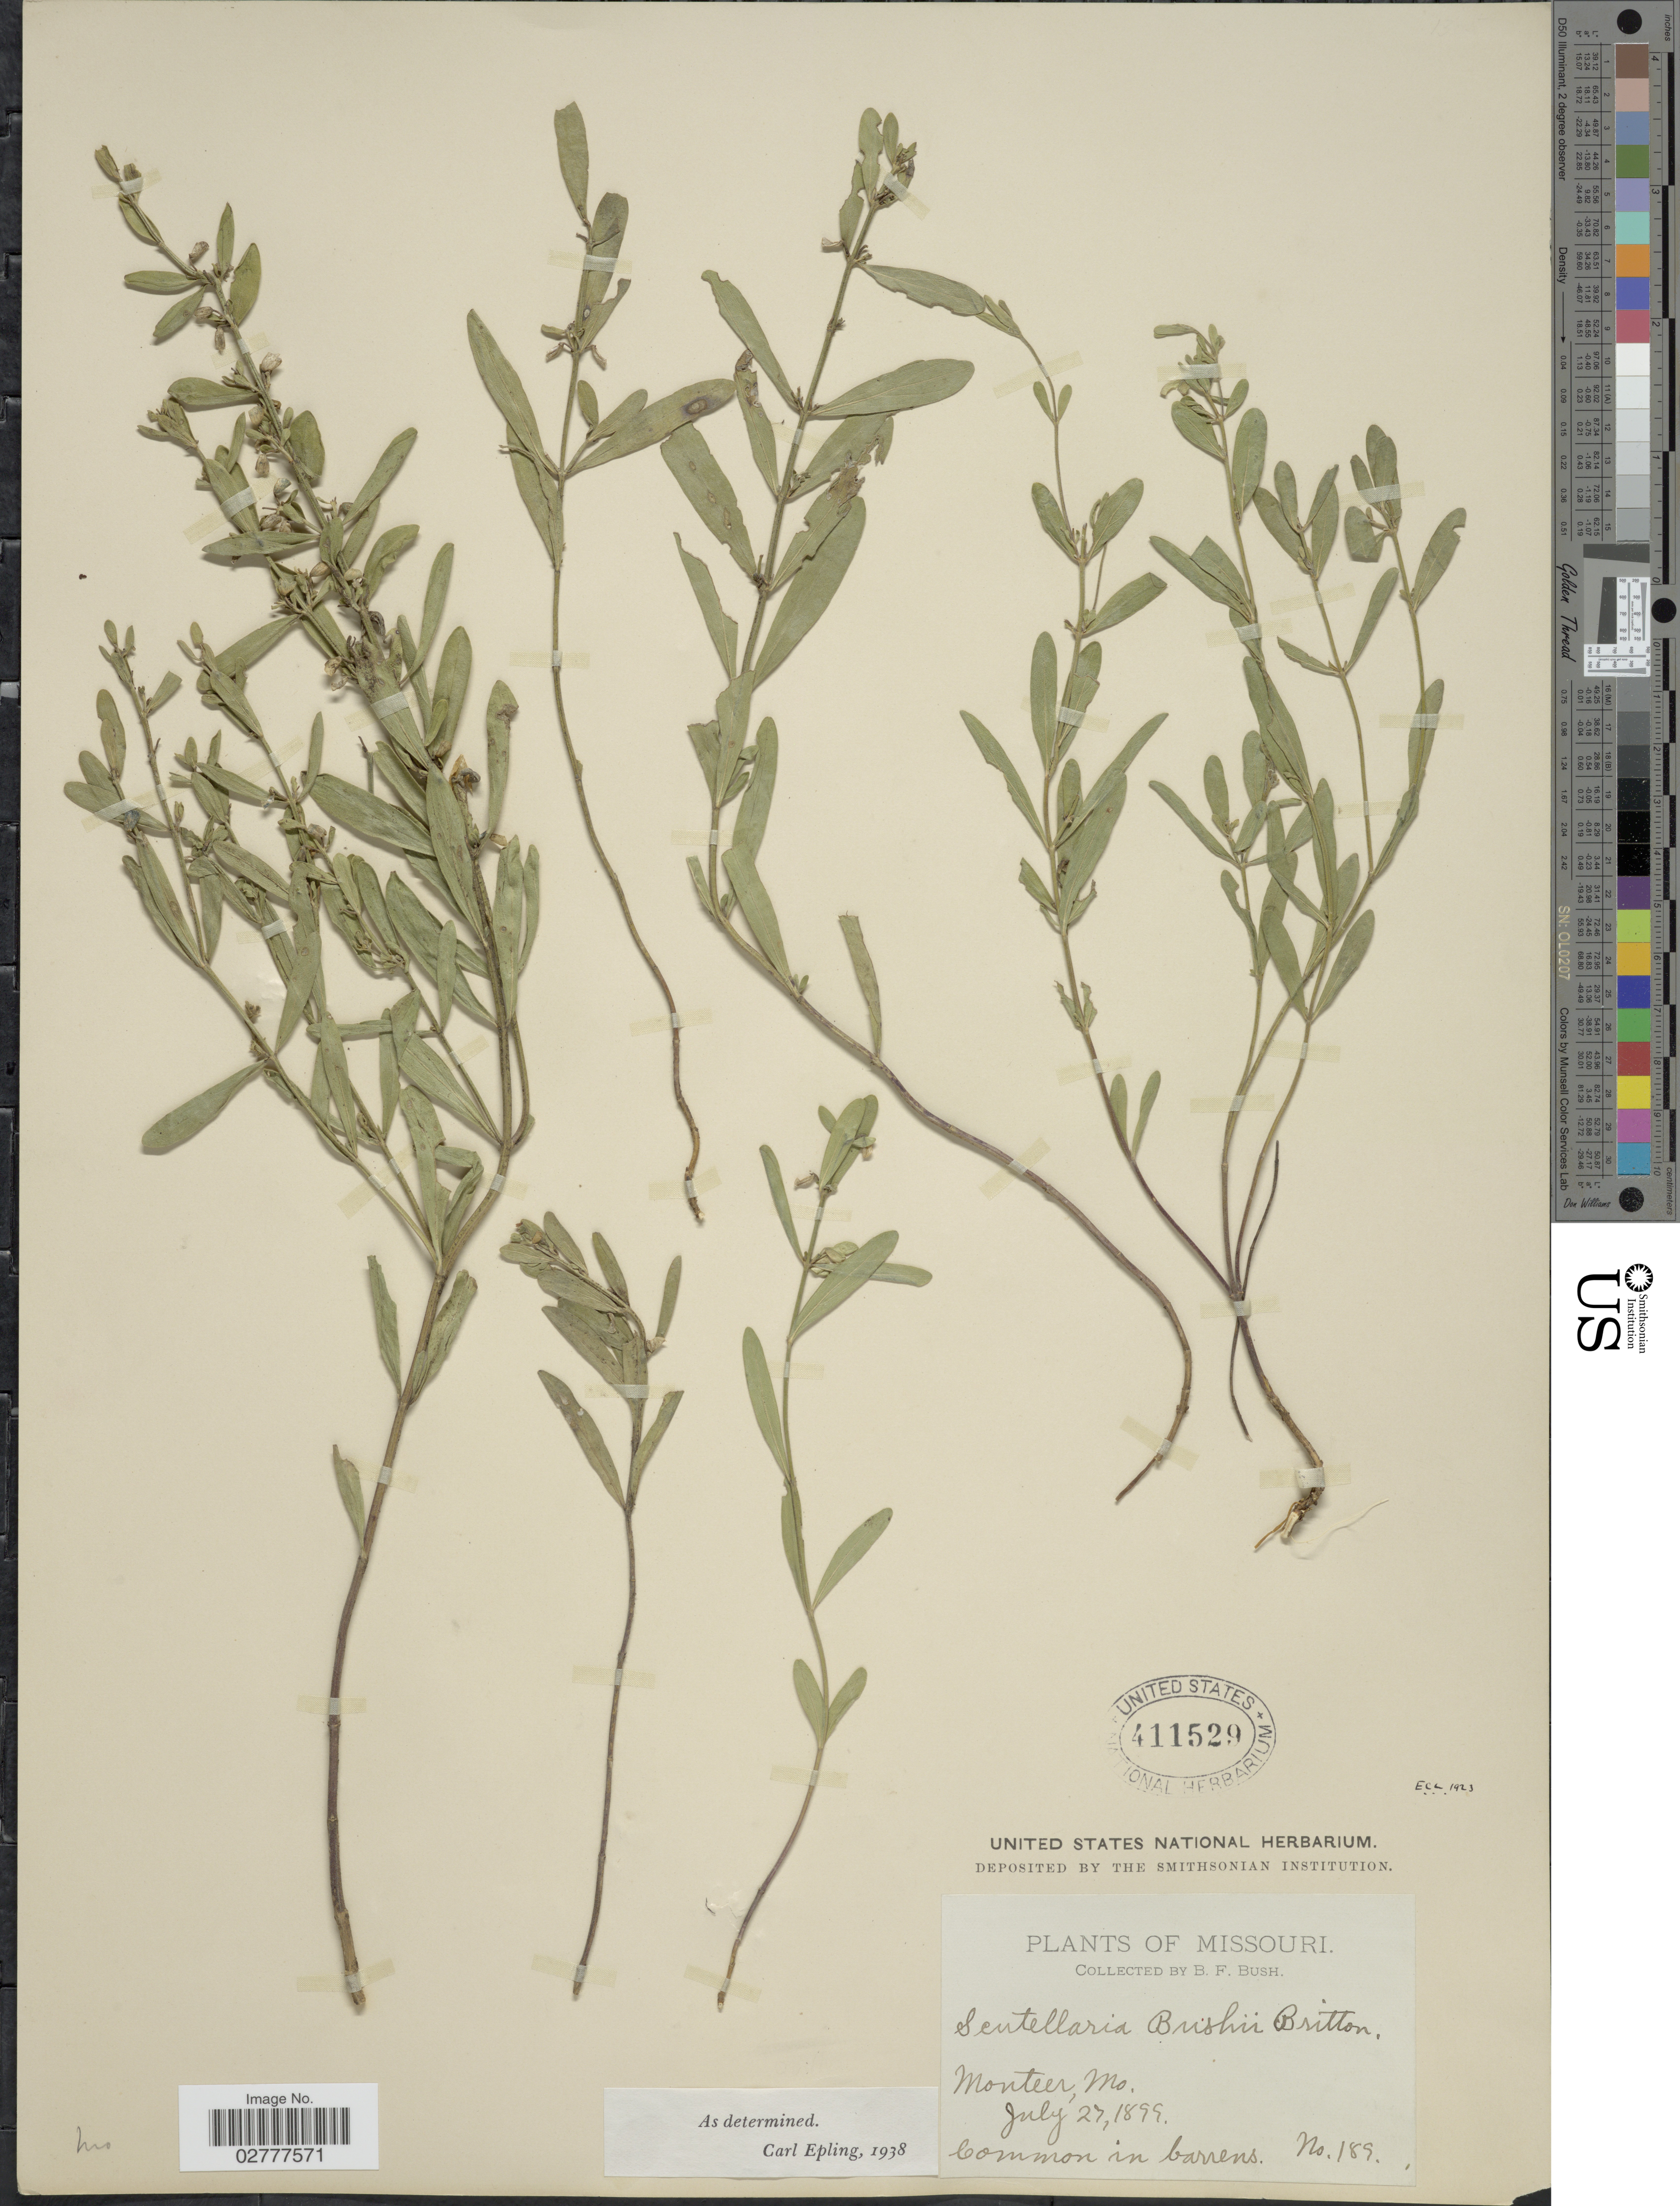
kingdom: Plantae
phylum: Tracheophyta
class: Magnoliopsida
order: Lamiales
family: Lamiaceae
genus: Scutellaria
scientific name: Scutellaria bushii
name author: Britton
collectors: B. F. Bush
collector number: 189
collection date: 1899-07-27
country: United States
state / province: Missouri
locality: Monteer, Mo.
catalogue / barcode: US 411529